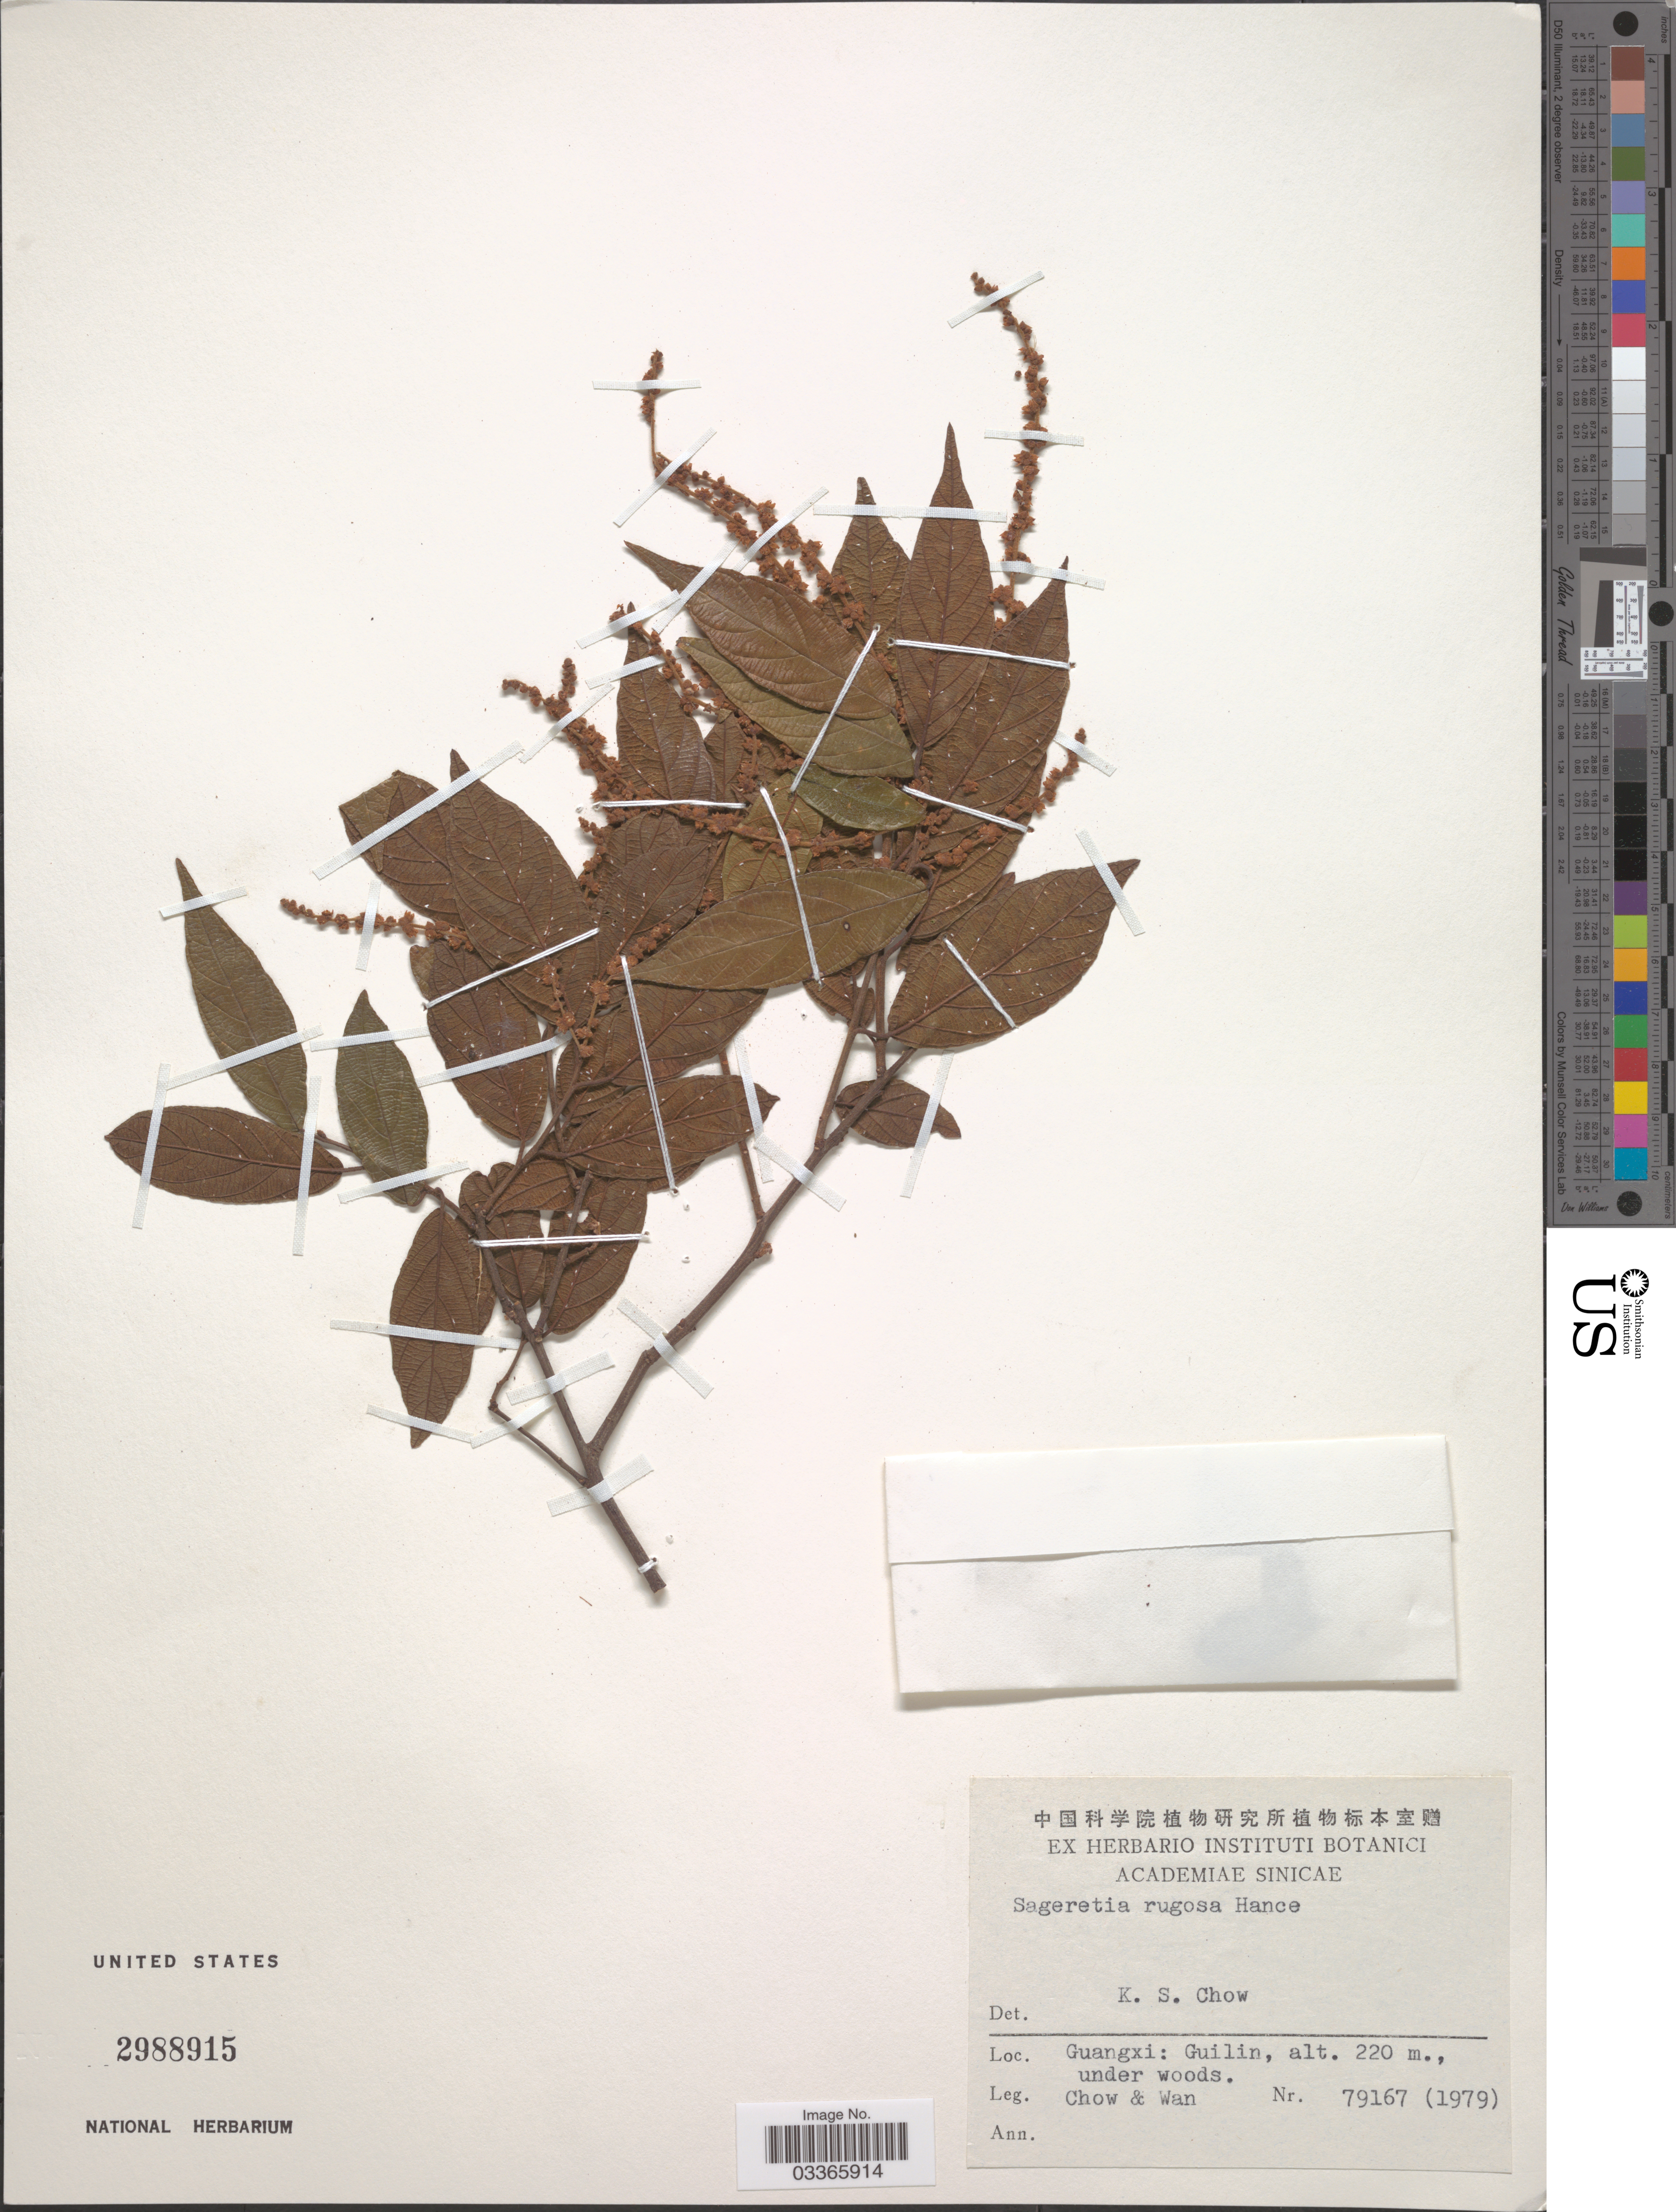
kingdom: Plantae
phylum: Tracheophyta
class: Magnoliopsida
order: Rosales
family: Rhamnaceae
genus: Sageretia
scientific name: Sageretia rugosa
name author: Hance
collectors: Chow, -- & -. Wan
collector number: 79167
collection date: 1979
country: China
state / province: Guangxi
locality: Guilin.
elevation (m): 220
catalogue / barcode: US 2988915